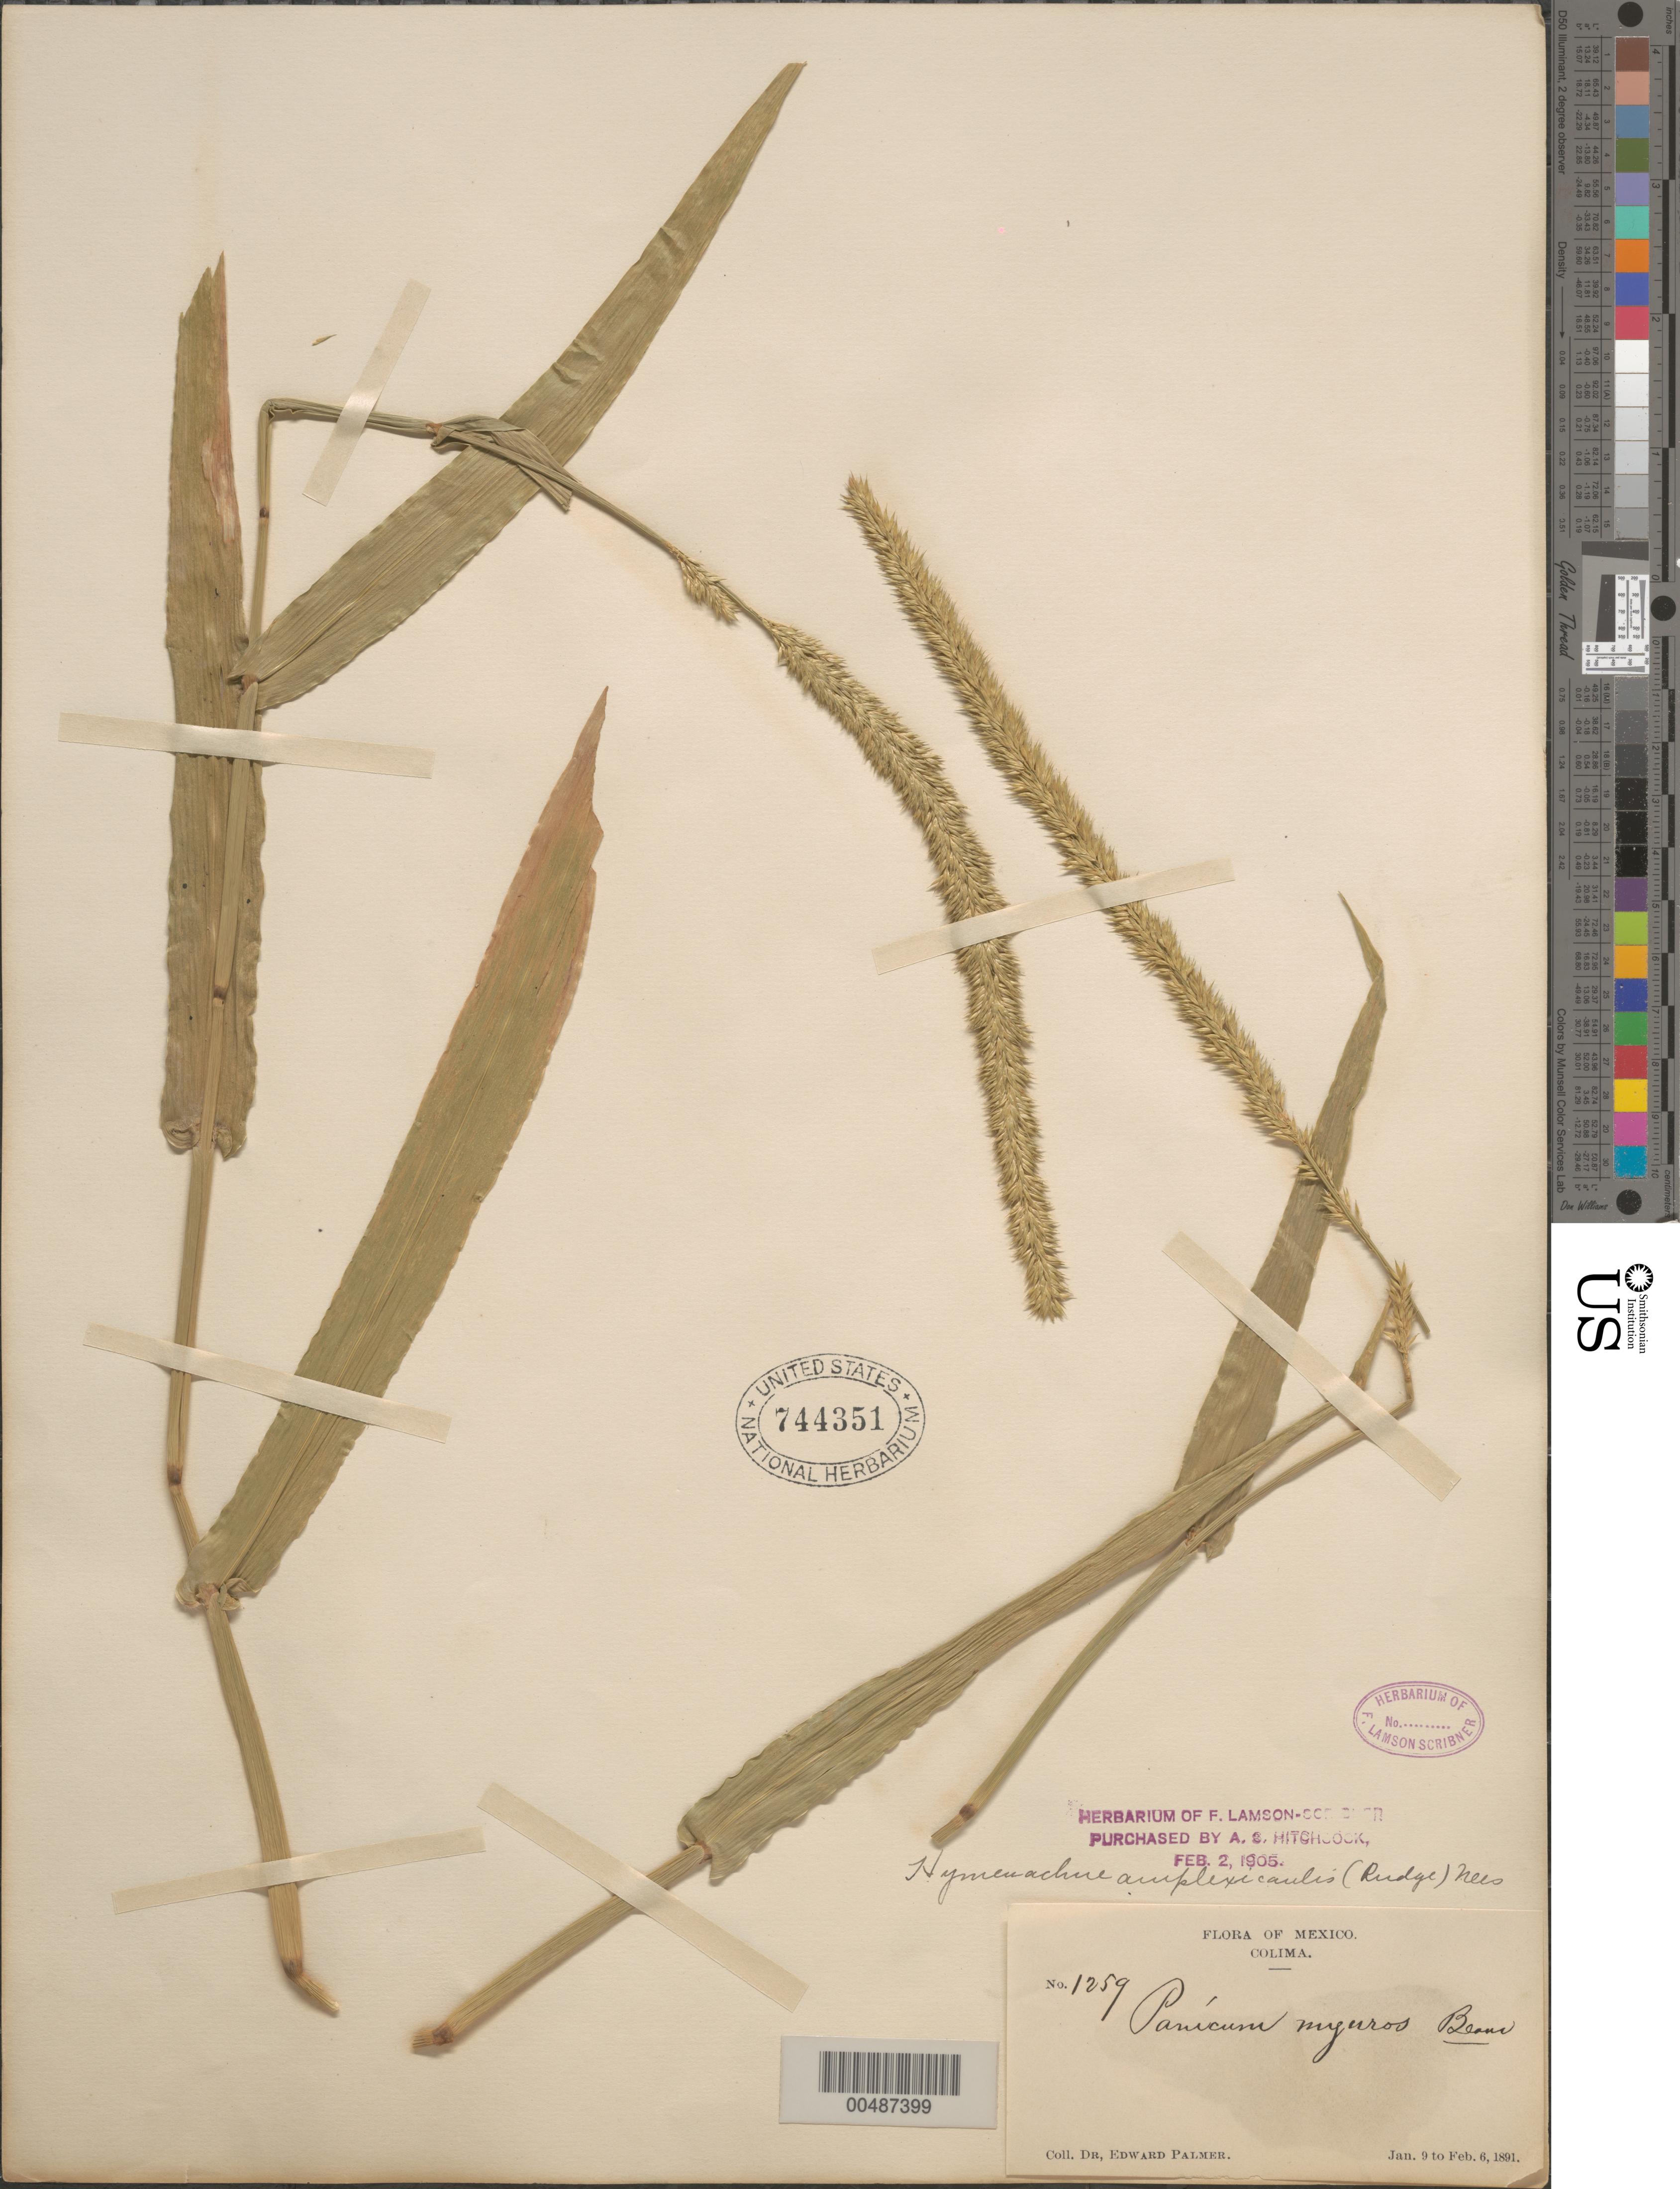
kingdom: Plantae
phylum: Tracheophyta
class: Liliopsida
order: Poales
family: Poaceae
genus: Hymenachne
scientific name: Hymenachne amplexicaulis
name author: (Rudge) Nees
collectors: E. Palmer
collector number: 1259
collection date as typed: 9 Jan 1891 to 6 Feb 1891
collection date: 1891-01-09/1891-02-06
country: Mexico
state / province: Colima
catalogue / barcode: US 744351